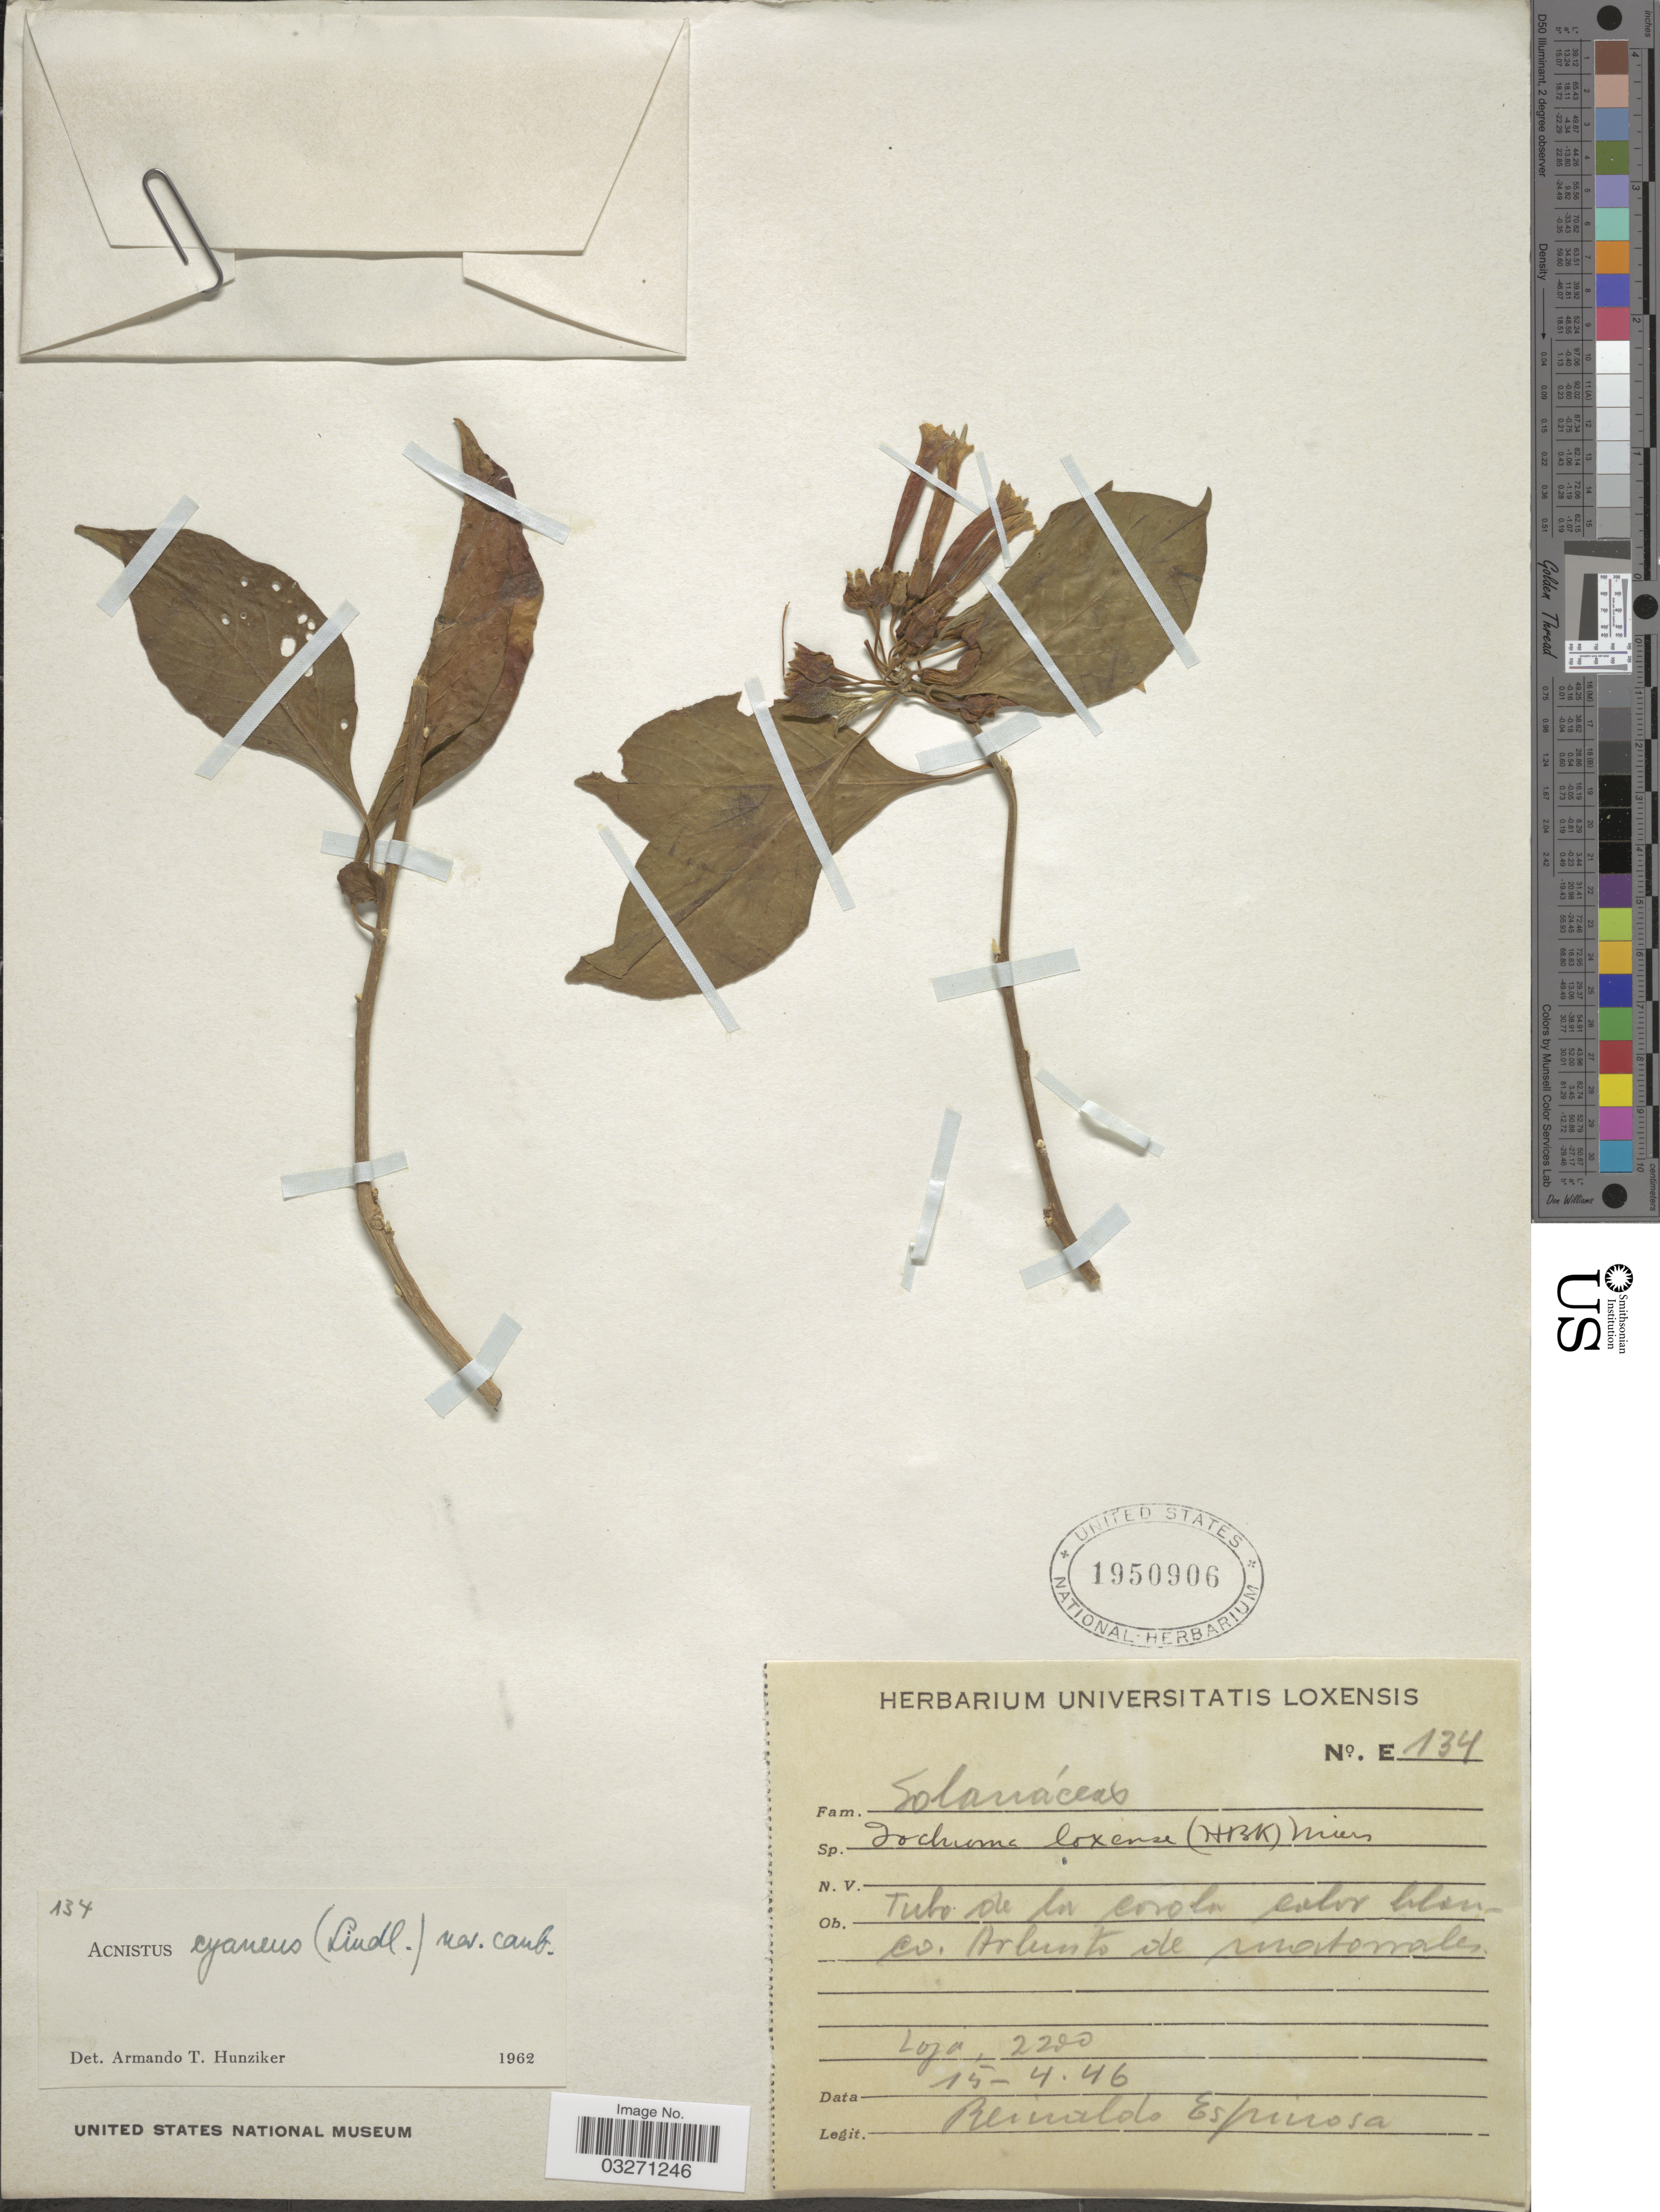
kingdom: Plantae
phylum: Tracheophyta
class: Magnoliopsida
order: Solanales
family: Solanaceae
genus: Iochroma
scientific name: Iochroma cyaneum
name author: (Lindl.) Lawr. & J.M. Tucker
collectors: R. Espinosa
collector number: E134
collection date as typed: Transcribed d/m/y: 15/4/46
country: Ecuador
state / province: Loja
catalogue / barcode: US 1950906